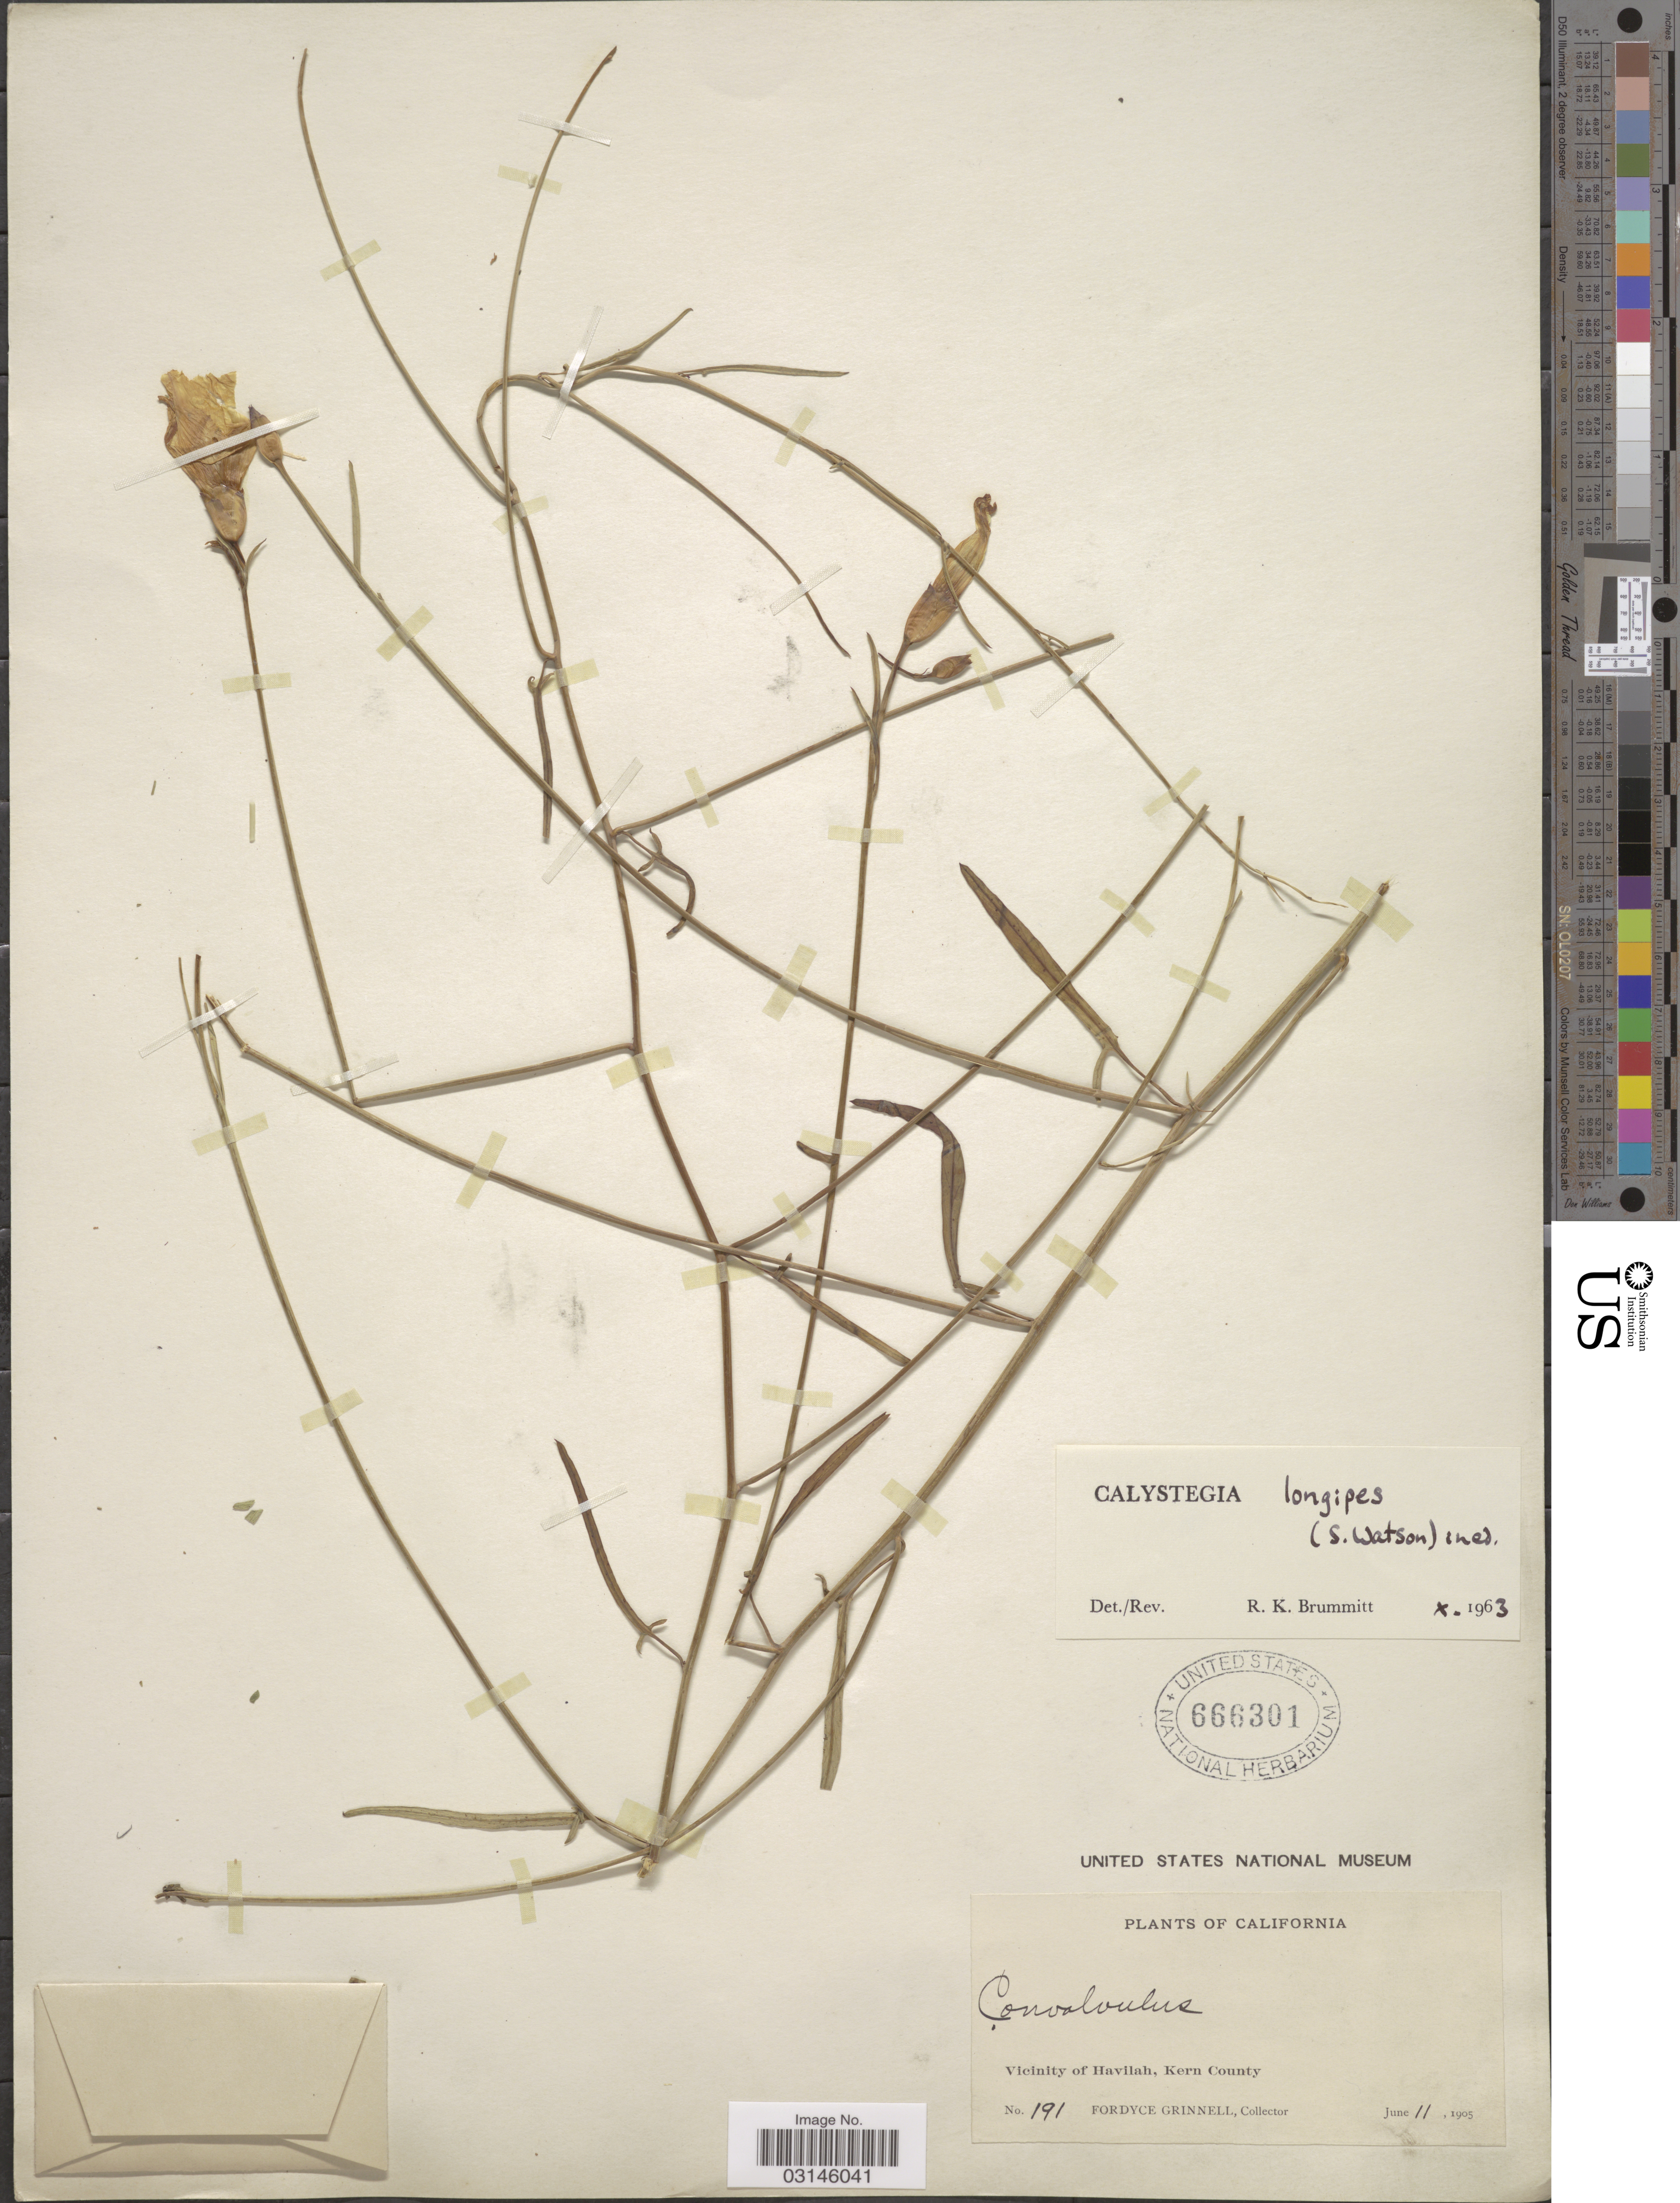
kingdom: Plantae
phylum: Tracheophyta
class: Magnoliopsida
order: Solanales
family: Convolvulaceae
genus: Calystegia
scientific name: Calystegia longipes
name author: (S. Watson) Brummitt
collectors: F. Grinnell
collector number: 191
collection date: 1905-06-11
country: United States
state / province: California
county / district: Kern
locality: Vicinity of Havilah, Kern County.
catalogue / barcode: US 666301